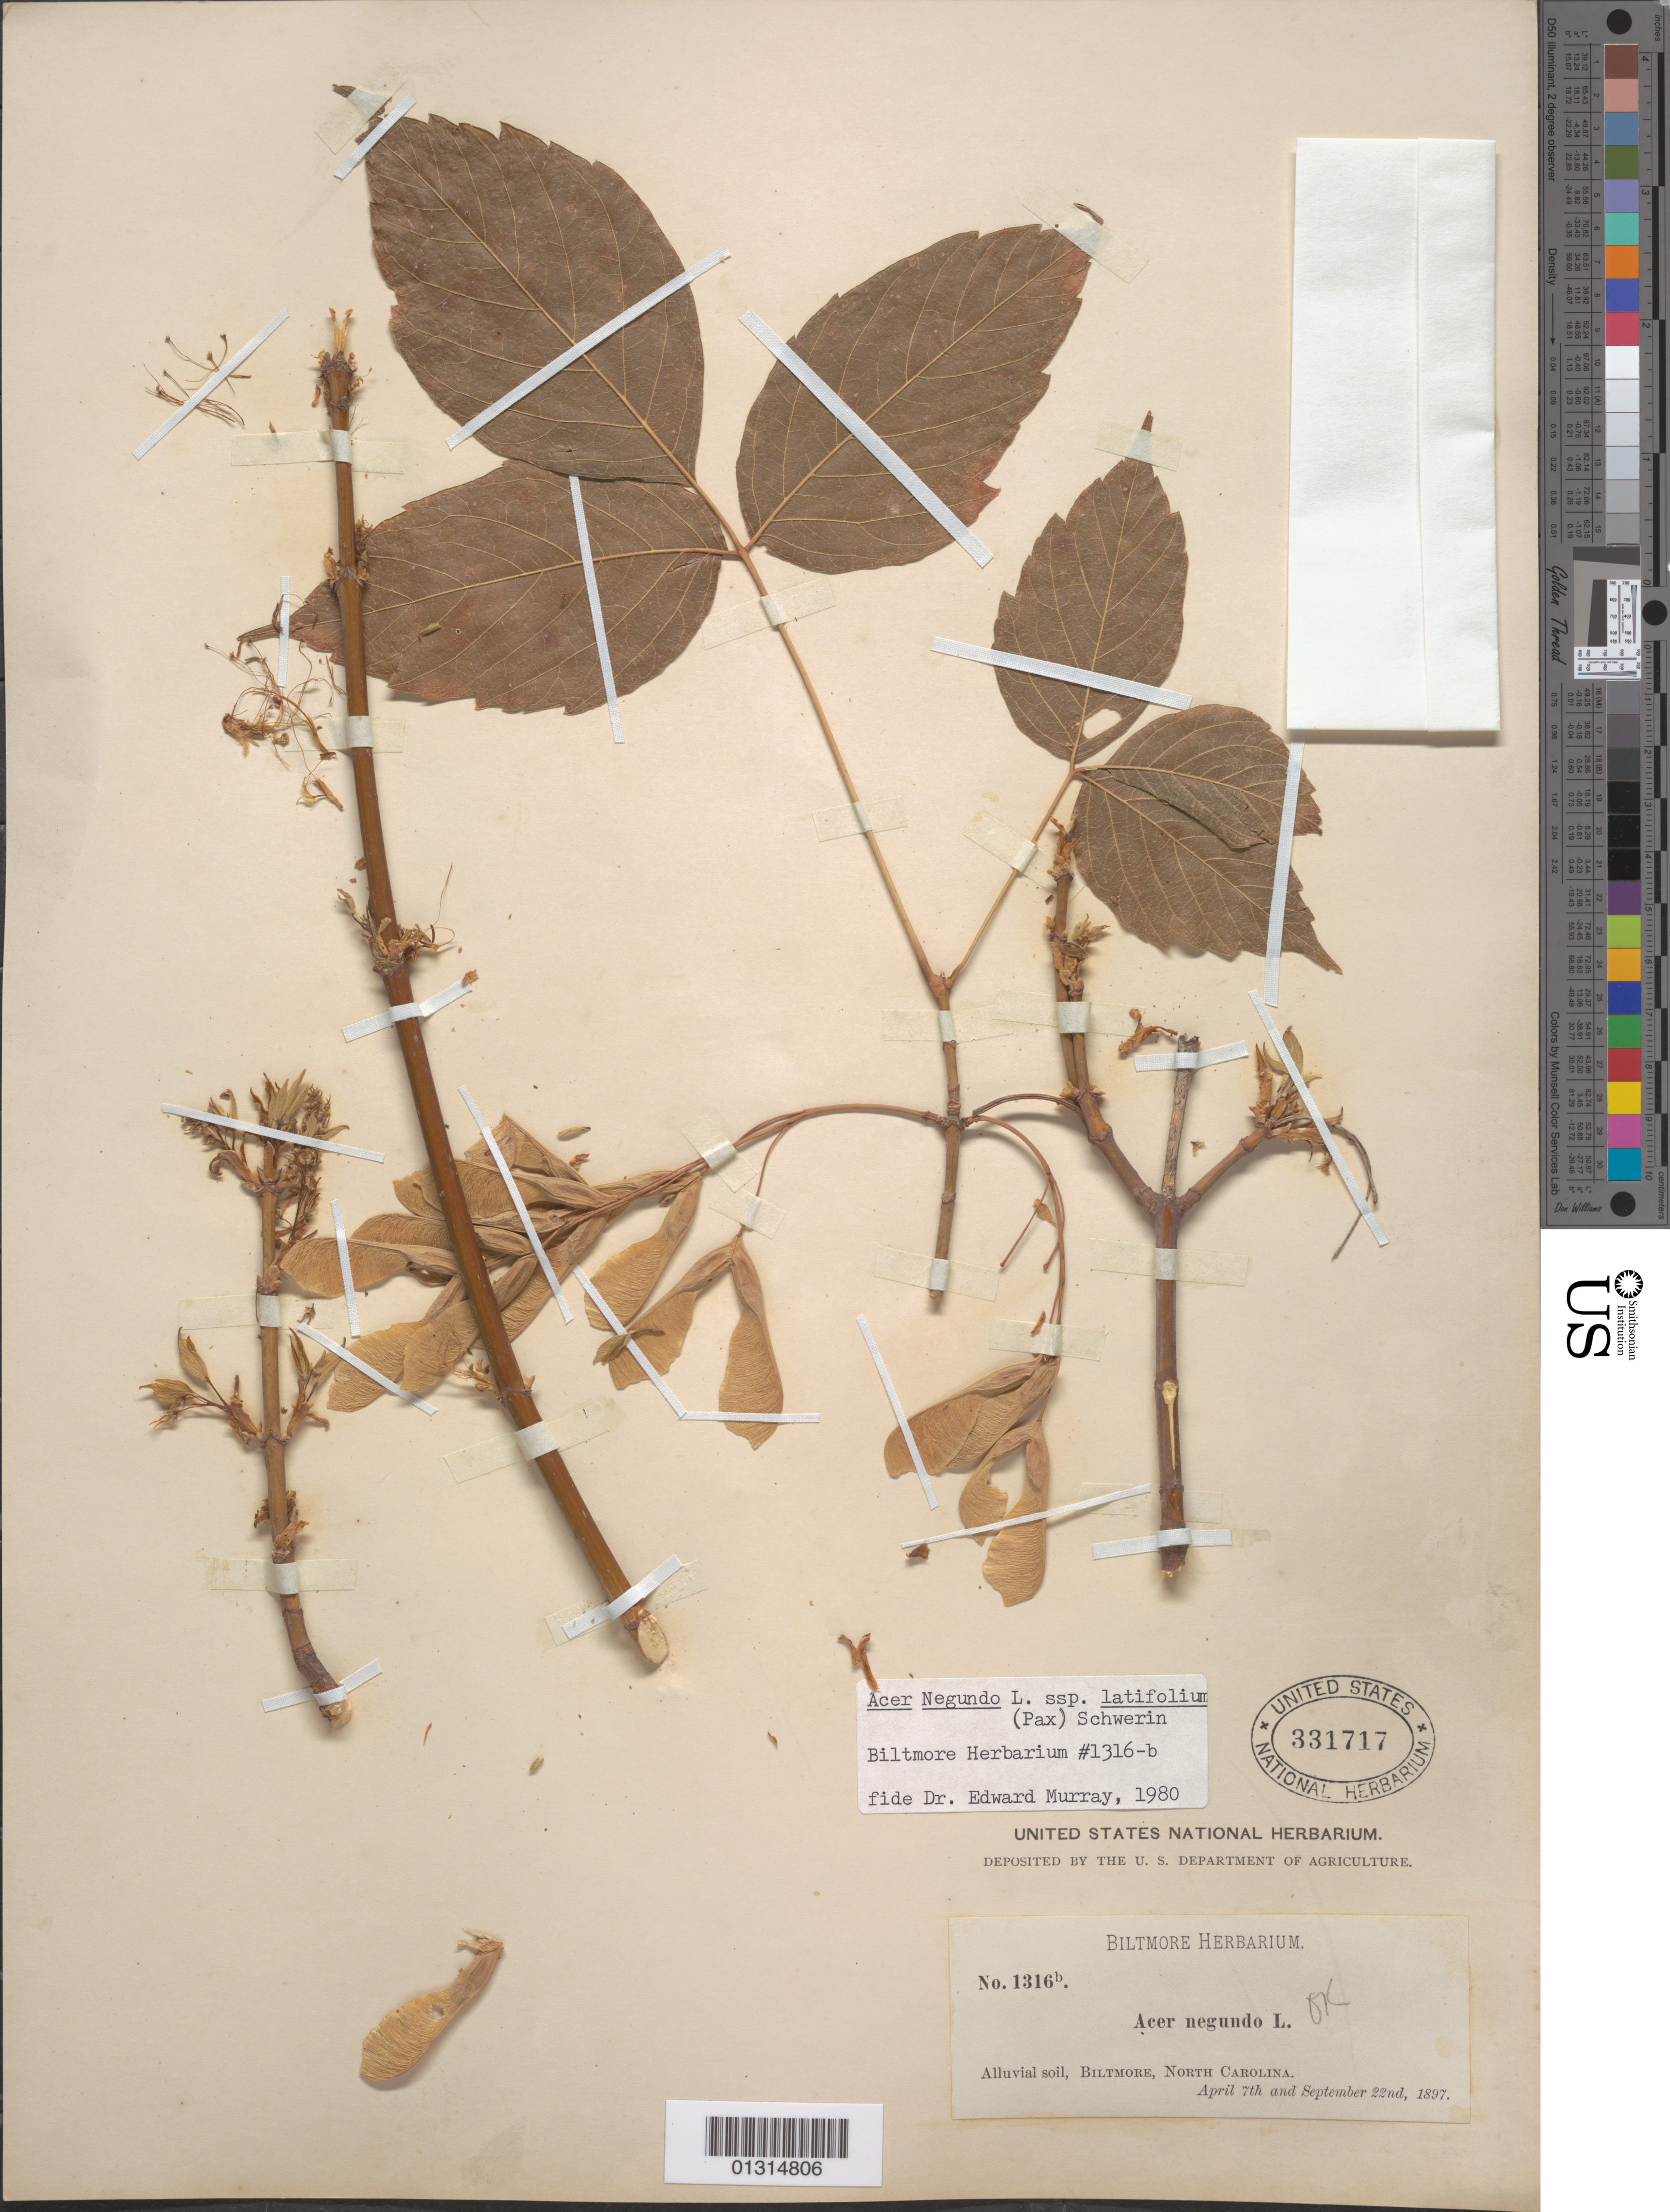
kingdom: Plantae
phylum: Tracheophyta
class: Magnoliopsida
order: Sapindales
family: Sapindaceae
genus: Acer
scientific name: Acer negundo subsp. latifolium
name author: (Pax) Schwer.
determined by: Murray, Edward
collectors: Biltmore Herbarium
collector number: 1316 b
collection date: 1897-04-07,1897-09-22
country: United States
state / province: North Carolina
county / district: Buncombe County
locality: Biltmore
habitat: Alluvial soil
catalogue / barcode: US 331717